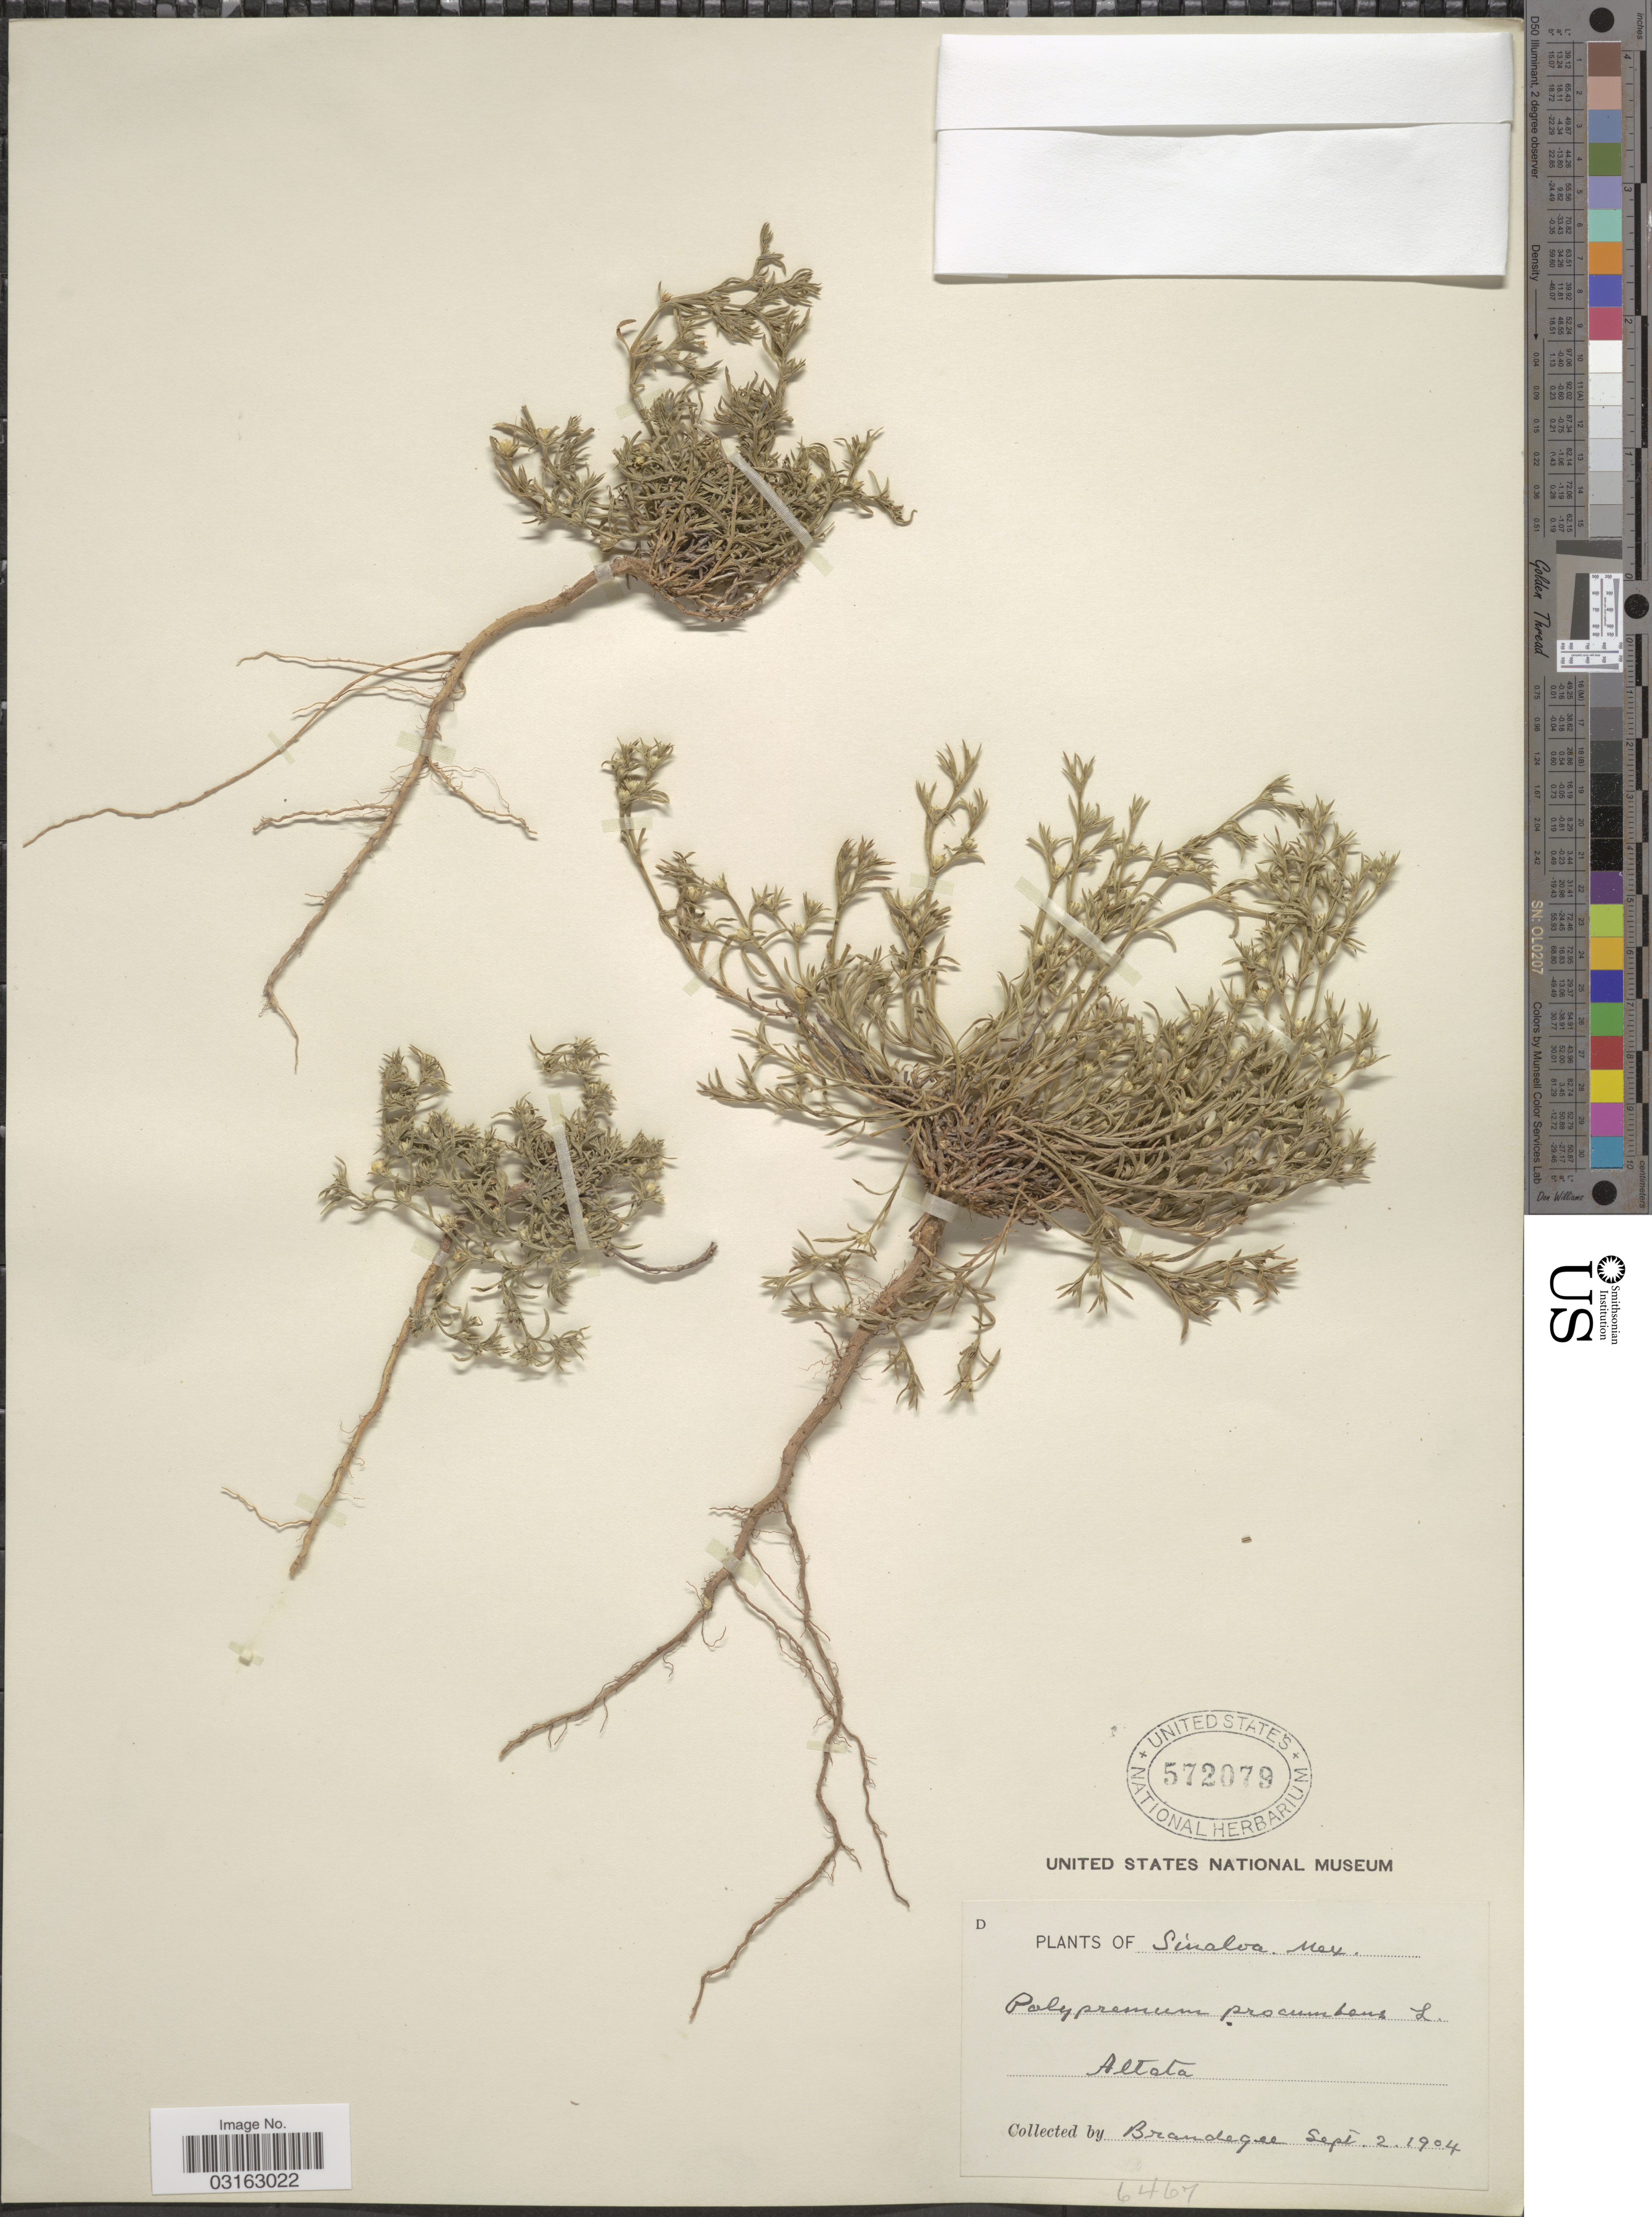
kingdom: Plantae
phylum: Tracheophyta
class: Magnoliopsida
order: Lamiales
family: Tetrachondraceae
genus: Polypremum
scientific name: Polypremum procumbens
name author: L.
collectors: -- Brandegee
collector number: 6467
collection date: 1904-09-02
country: Mexico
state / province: Sinaloa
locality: Altata.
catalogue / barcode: US 572079